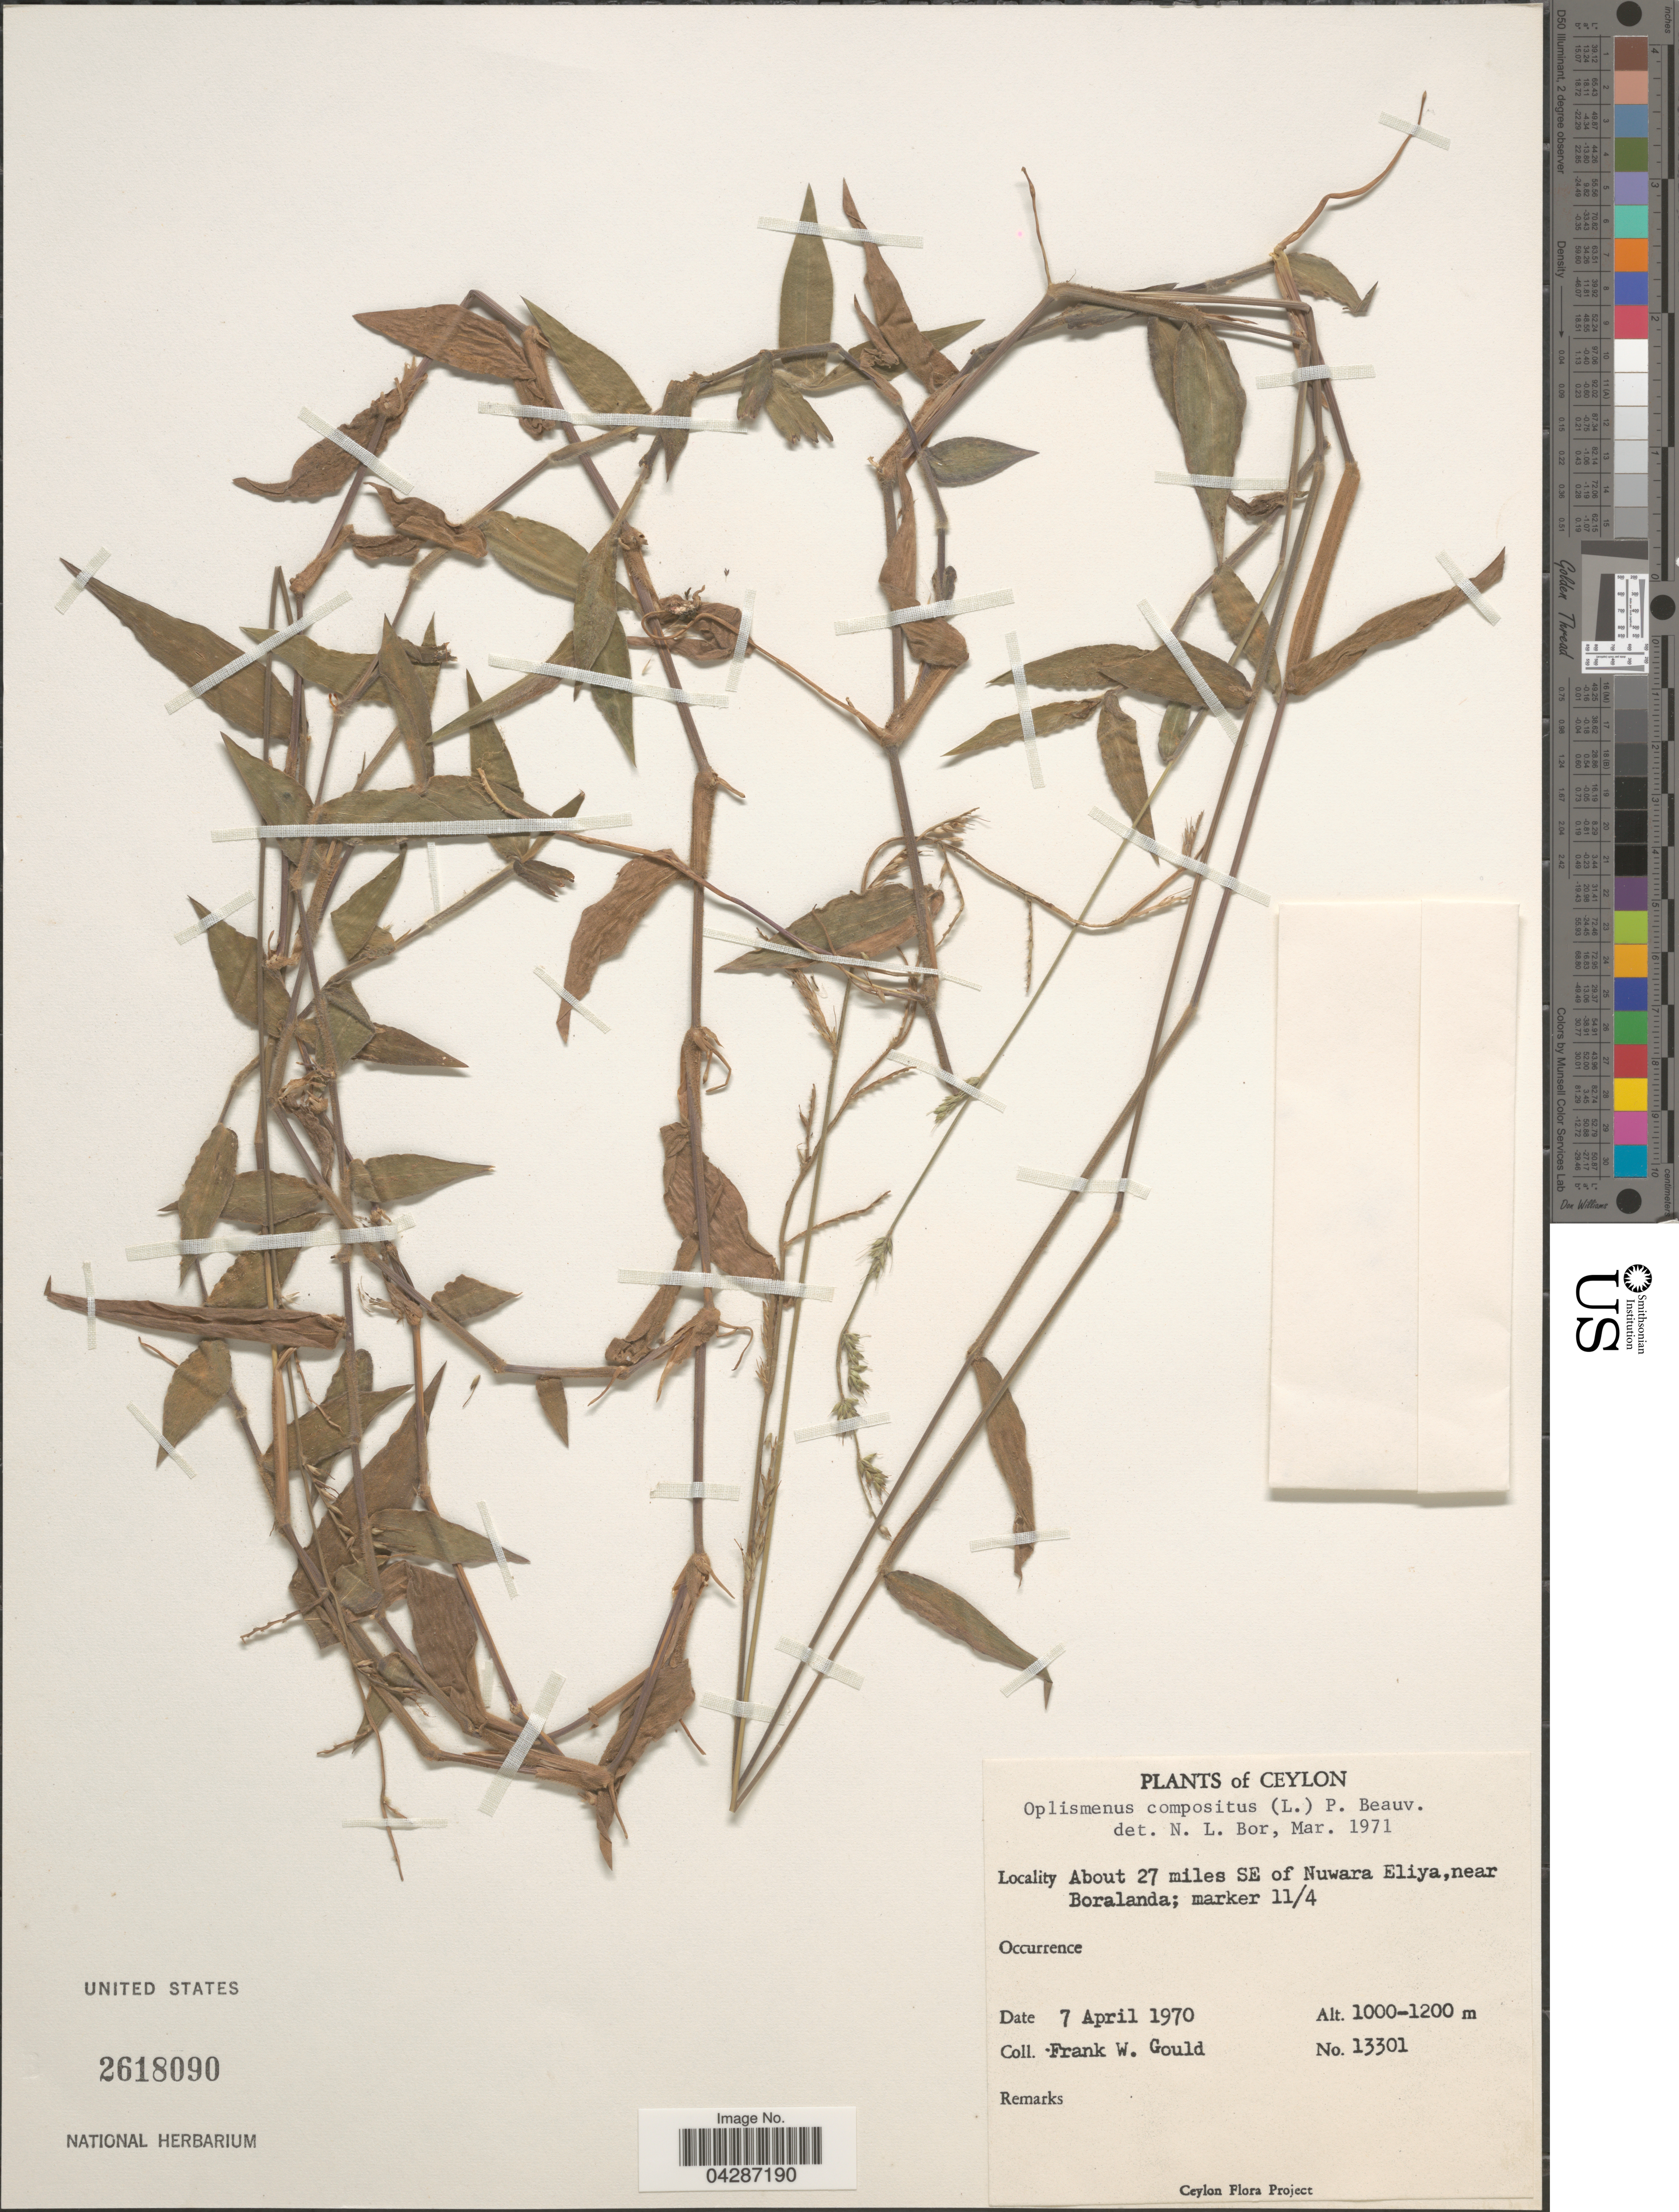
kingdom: Plantae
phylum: Tracheophyta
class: Liliopsida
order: Poales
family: Poaceae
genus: Oplismenus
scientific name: Oplismenus compositus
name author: (L.) P. Beauv.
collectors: F. W. Gould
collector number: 13301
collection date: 1970-04-07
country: Sri Lanka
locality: Ceylon. About 27 miles SE of Nuwara Eliya, near Boralanda; marker 11/4.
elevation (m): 1000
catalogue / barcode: US 2618090